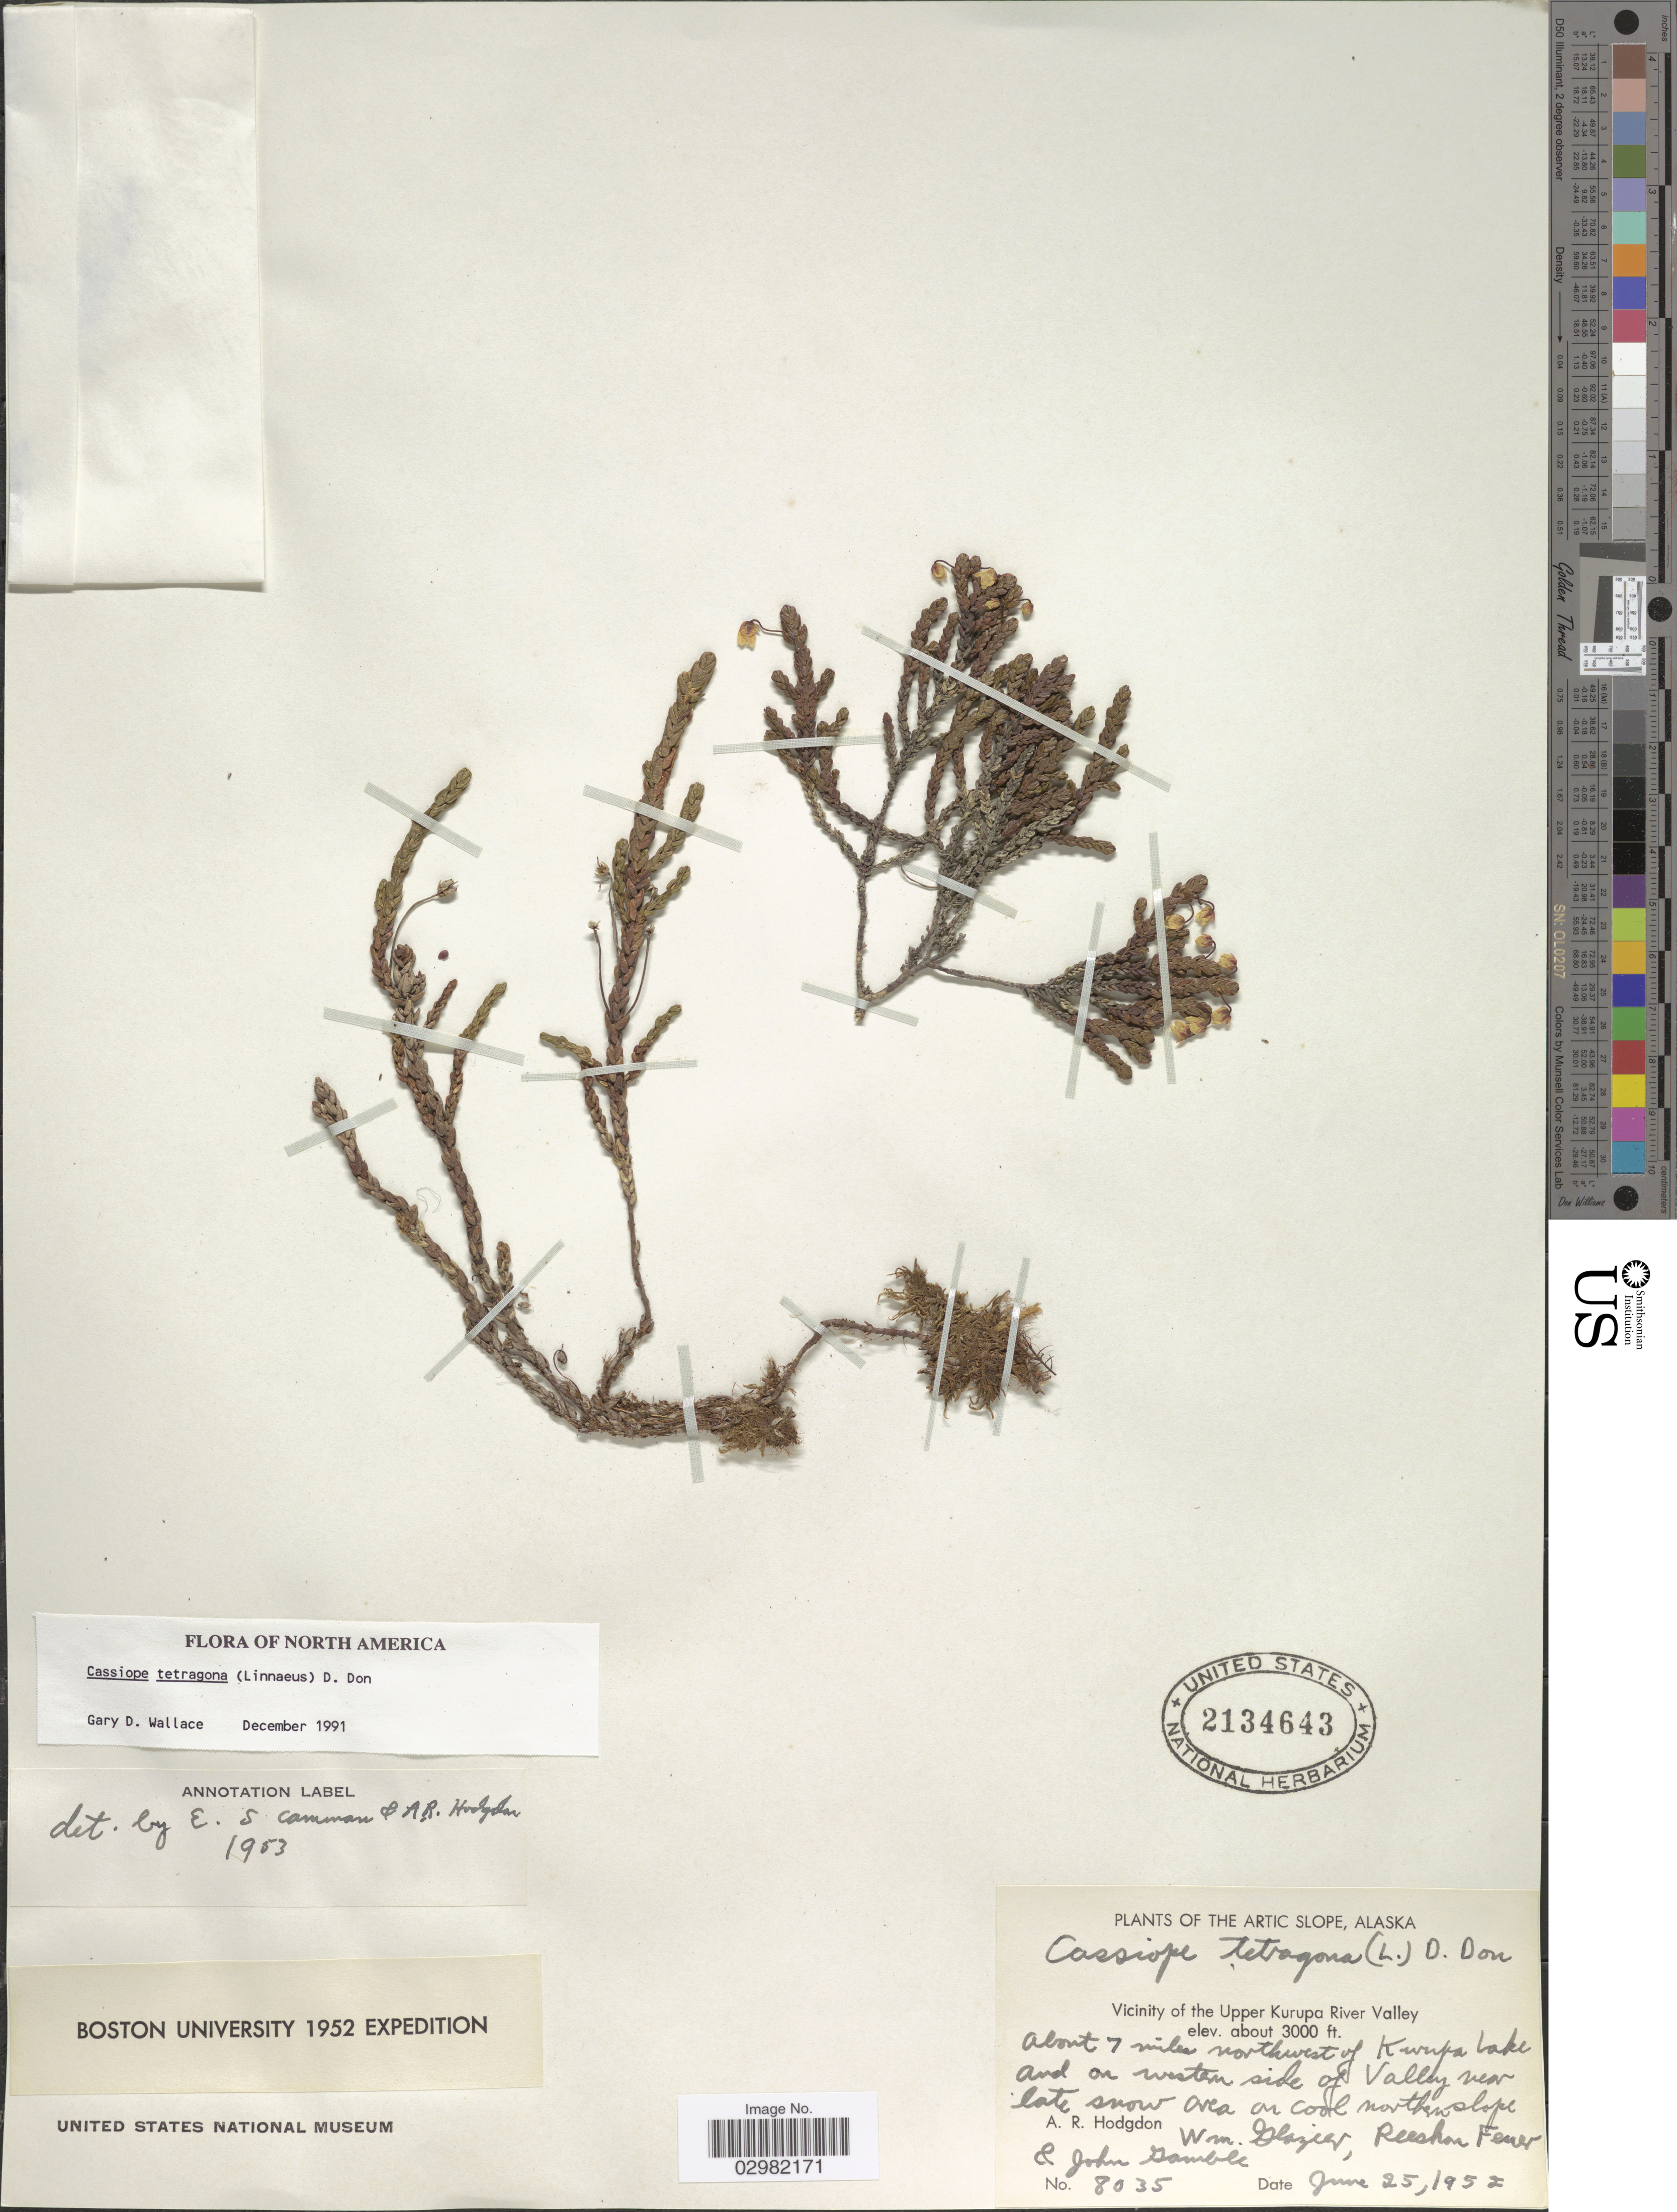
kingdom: Plantae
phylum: Tracheophyta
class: Magnoliopsida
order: Ericales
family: Ericaceae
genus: Cassiope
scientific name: Cassiope tetragona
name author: (L.) D. Don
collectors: A. R. Hodgdon, W. Glazier, R. Feuer & J. S. Gamble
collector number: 8035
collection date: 1952-06-25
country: United States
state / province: Alaska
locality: The Arctic Slope. Vicinity of the Upper Kurupa River Valley. about 7 miles northwest of Kurupa Lake and on western side of valley near late snow area on cool northern slope.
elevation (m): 914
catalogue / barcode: US 2134643